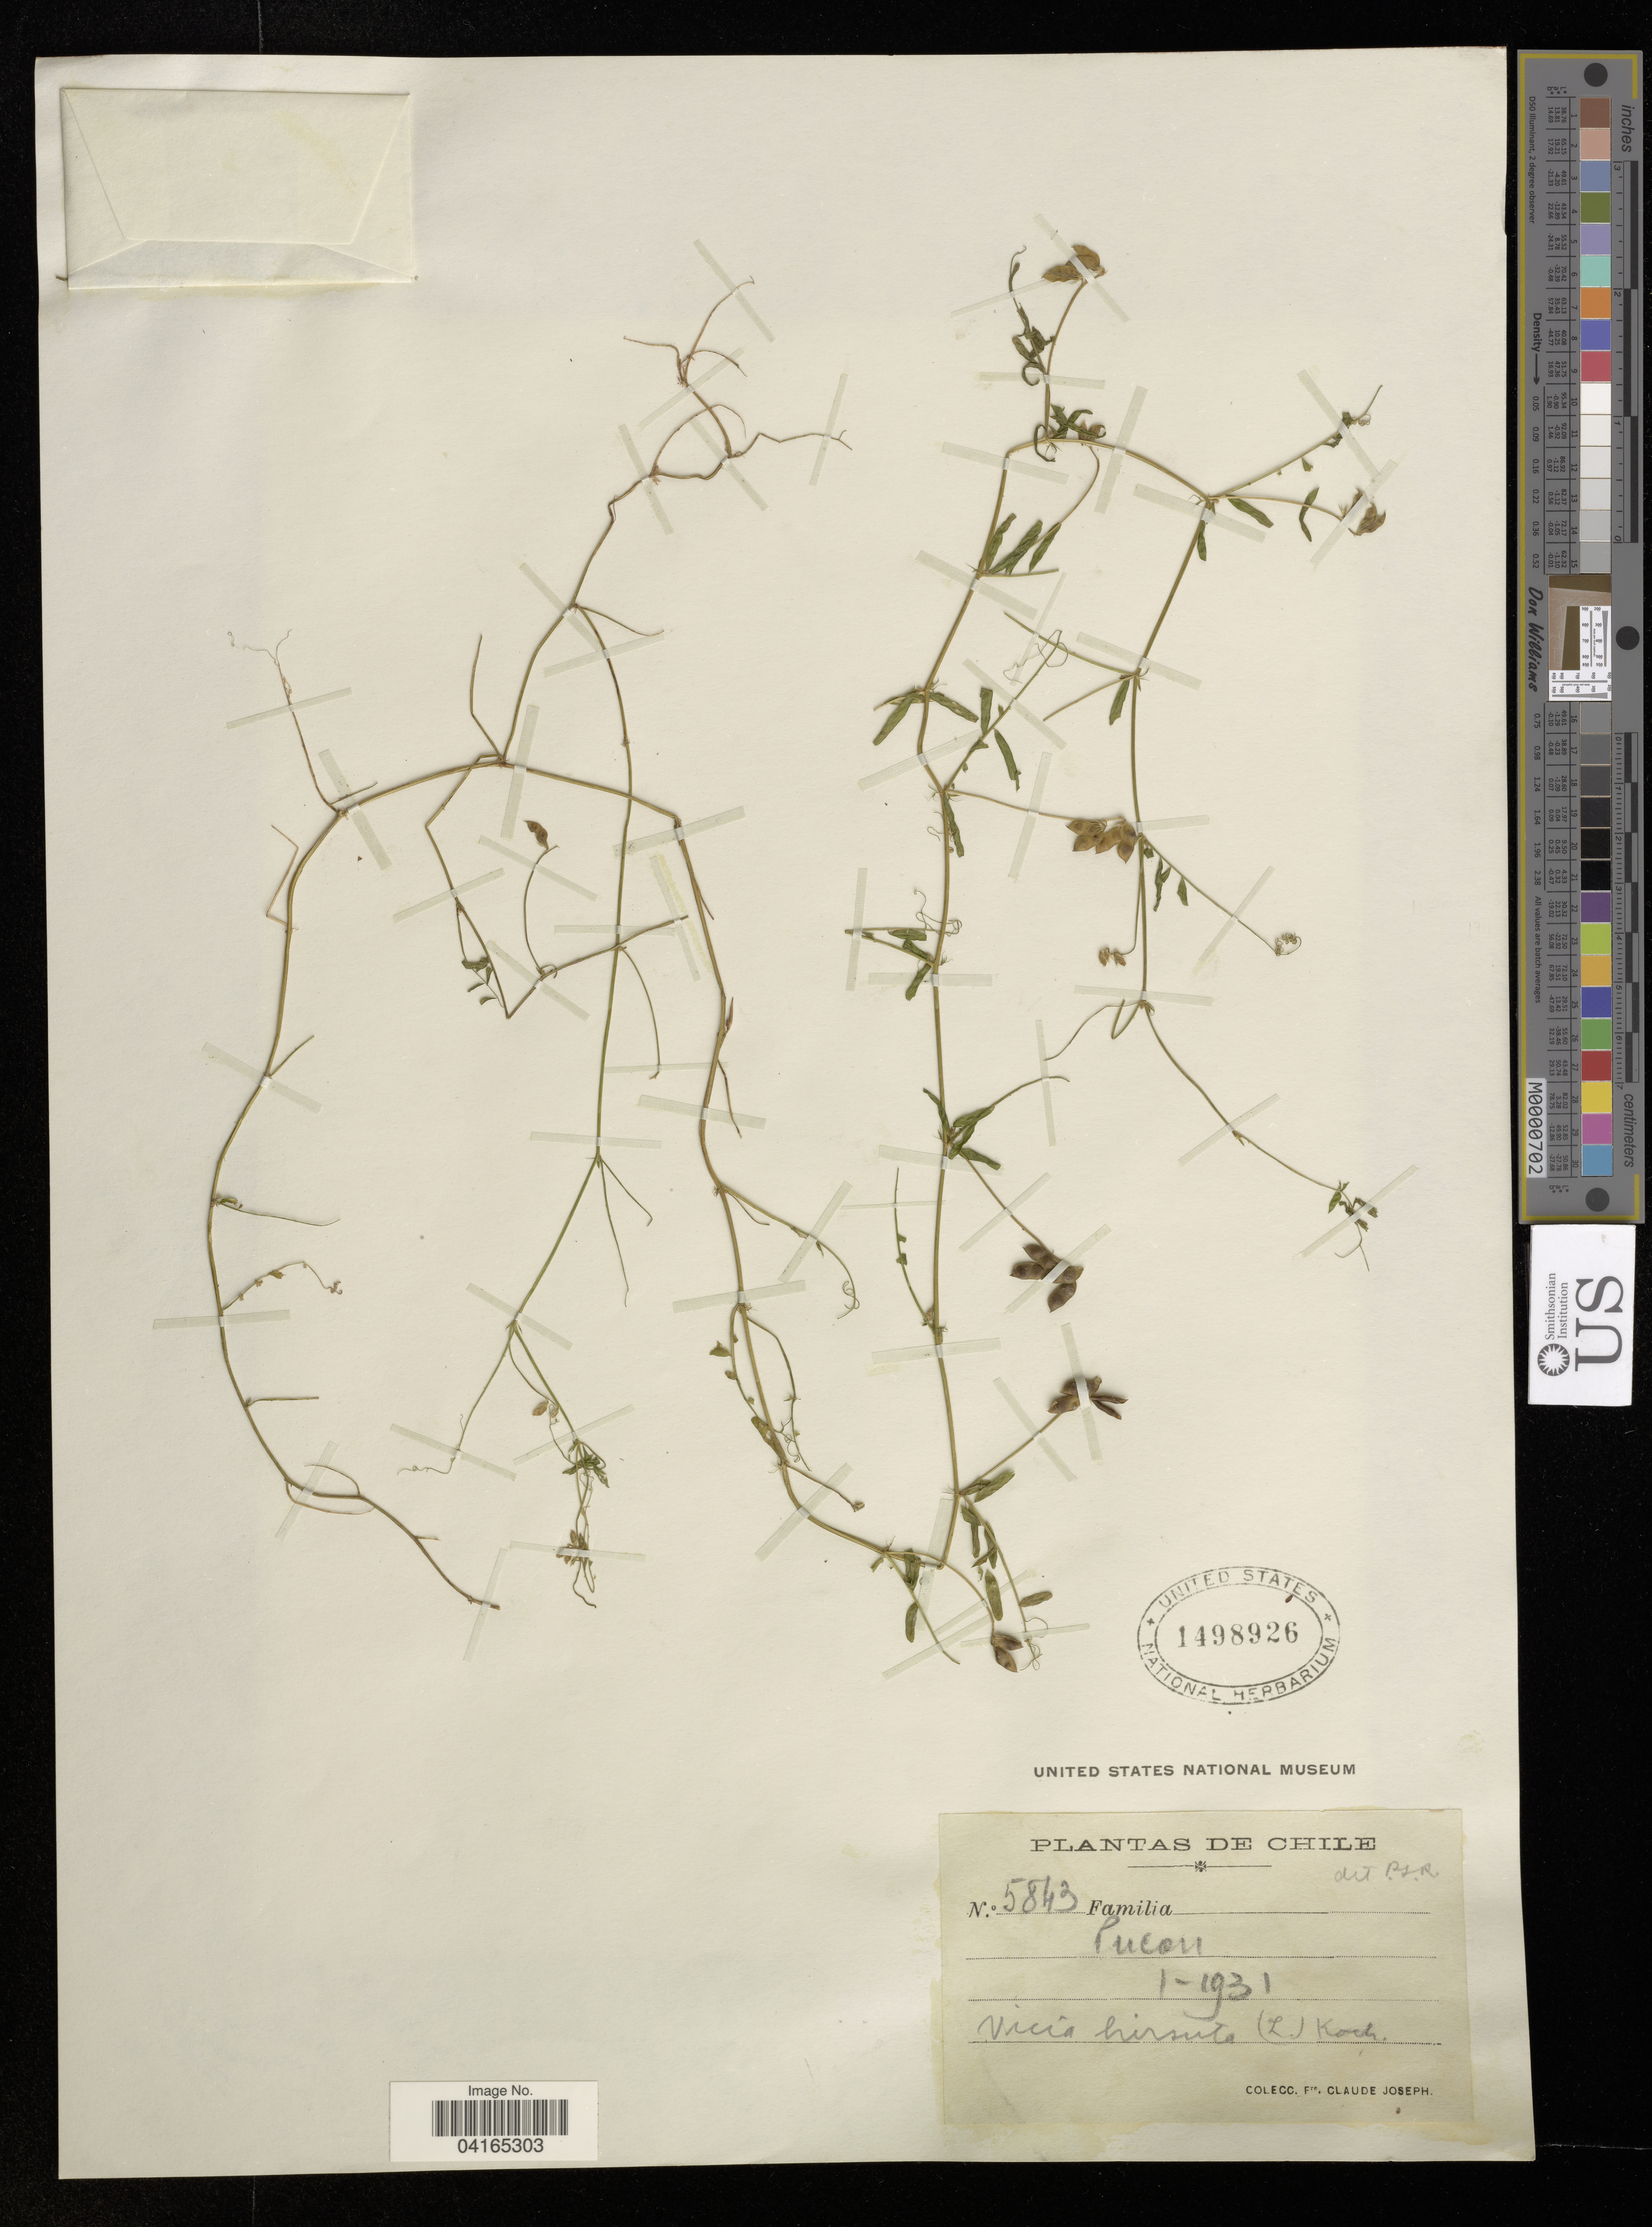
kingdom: Plantae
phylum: Tracheophyta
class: Magnoliopsida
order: Fabales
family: Fabaceae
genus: Vicia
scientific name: Vicia hirsuta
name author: (L.) A. Gray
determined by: Hechenleitner, Paulina, RBG Edinburgh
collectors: F. Joseph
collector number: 5843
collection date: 1931-01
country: Chile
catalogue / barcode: US 1498926